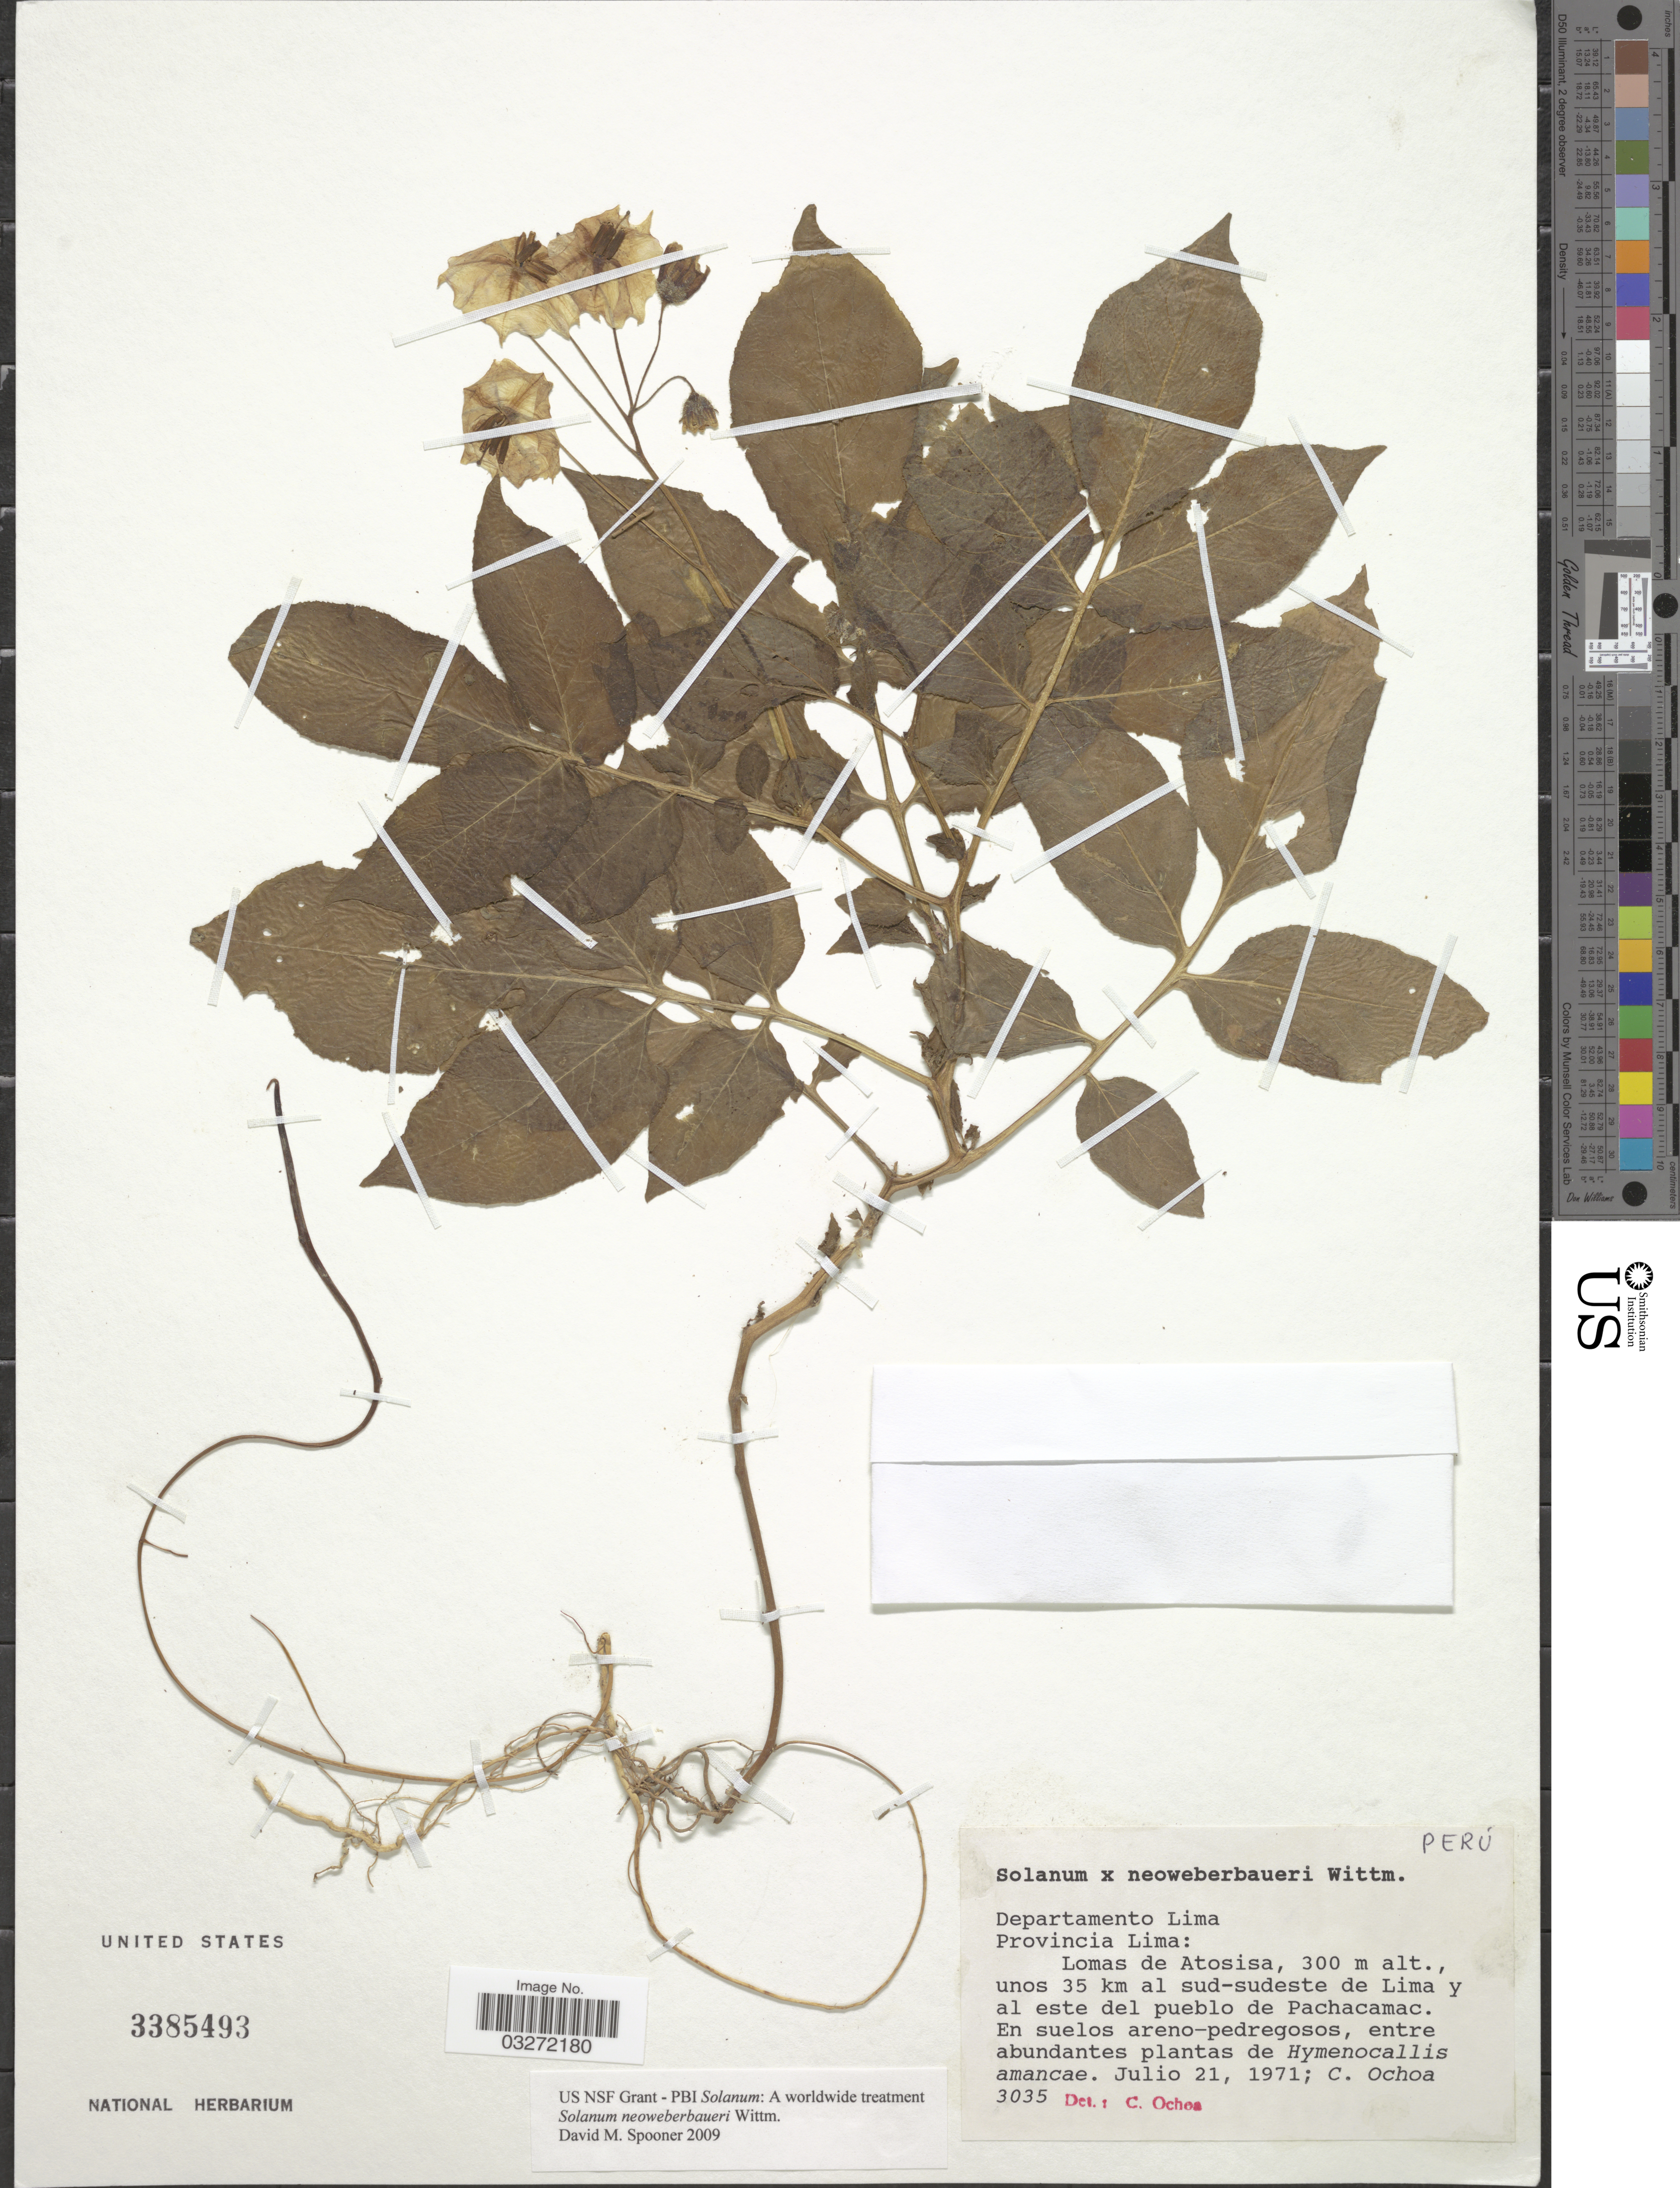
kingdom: Plantae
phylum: Tracheophyta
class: Magnoliopsida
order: Solanales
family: Solanaceae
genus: Solanum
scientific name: Solanum neoweberbaueri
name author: Wittmack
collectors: C. Ochoa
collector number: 3035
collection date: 1971-07-21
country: Peru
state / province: Lima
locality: Departamento Lima. Provincia Lima: Lomas de Atosisa, unos 35 km al sud-sudeste de Lima y al este del pueblo de Pachacamac.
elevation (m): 300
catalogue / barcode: US 3385493